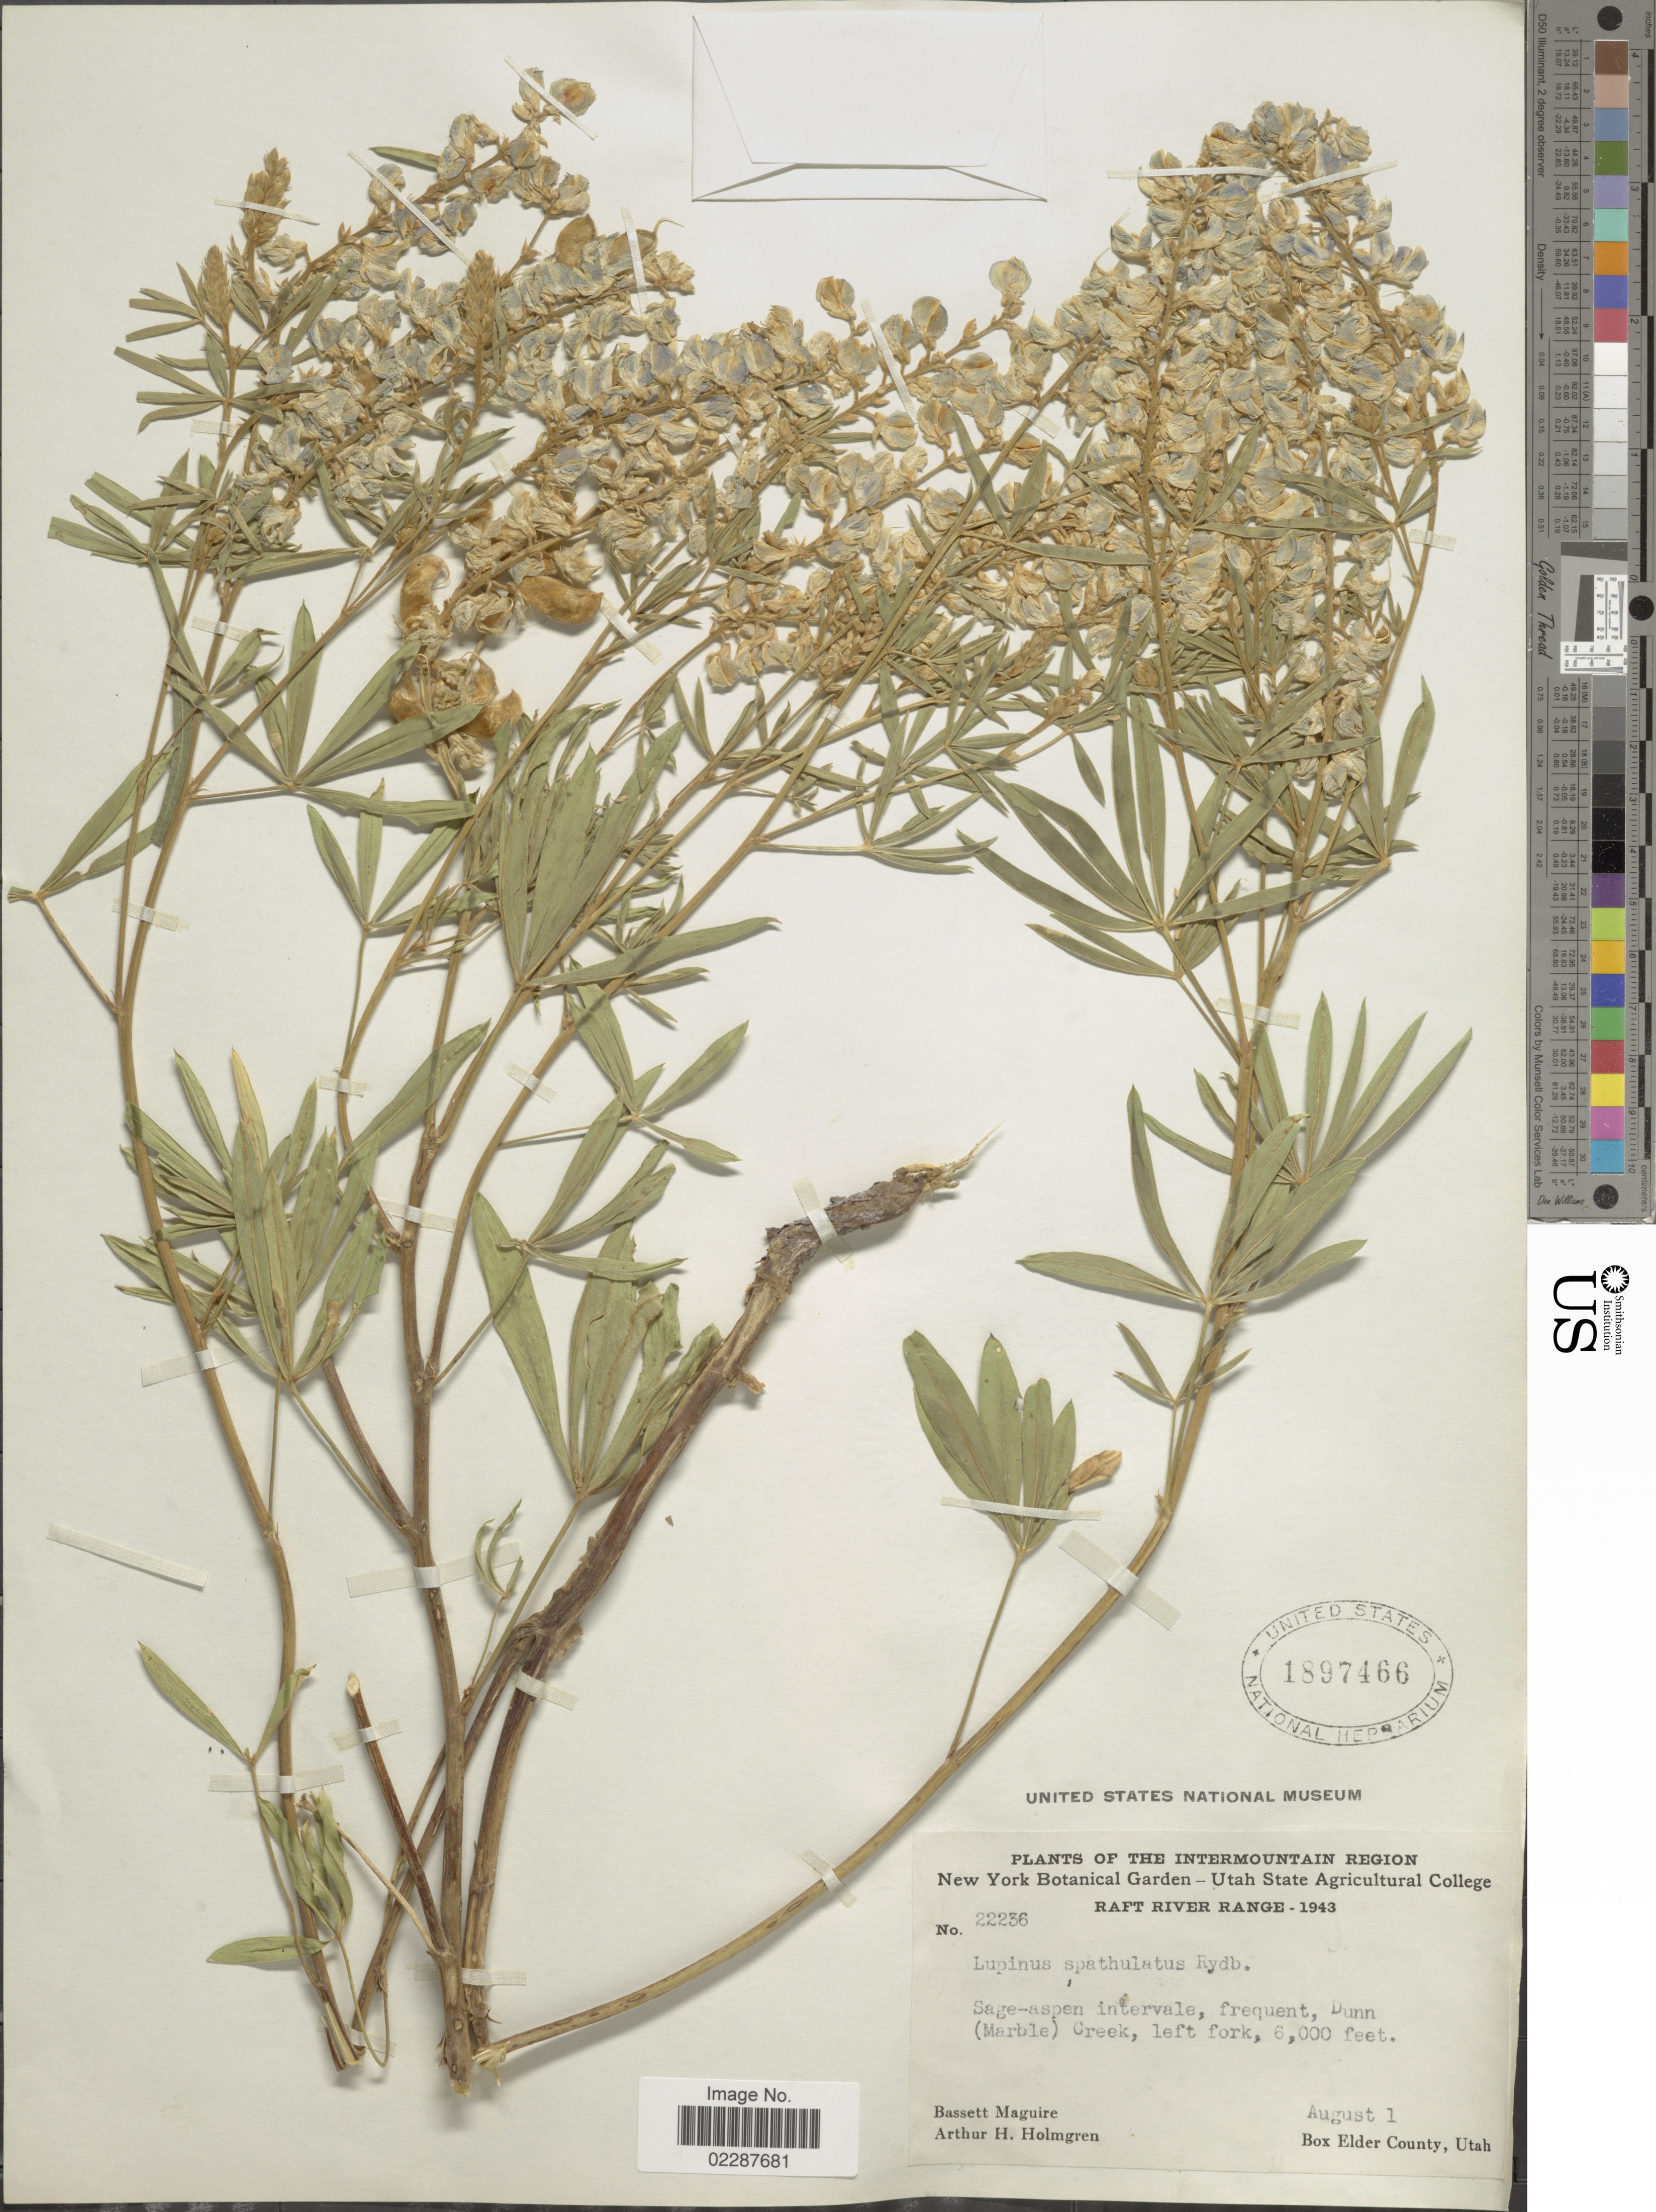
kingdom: Plantae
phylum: Tracheophyta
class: Magnoliopsida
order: Fabales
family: Fabaceae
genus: Lupinus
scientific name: Lupinus spathulatus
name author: Rydb.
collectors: B. Maguire & A. H. Holmgren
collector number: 22236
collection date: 1943-08-01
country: United States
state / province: Utah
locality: Intermountain Region, Raft River Range, Sage-aspen intervale, frequent, Dunn (Marble) Creek, left fork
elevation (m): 1829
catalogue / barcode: US 1897466